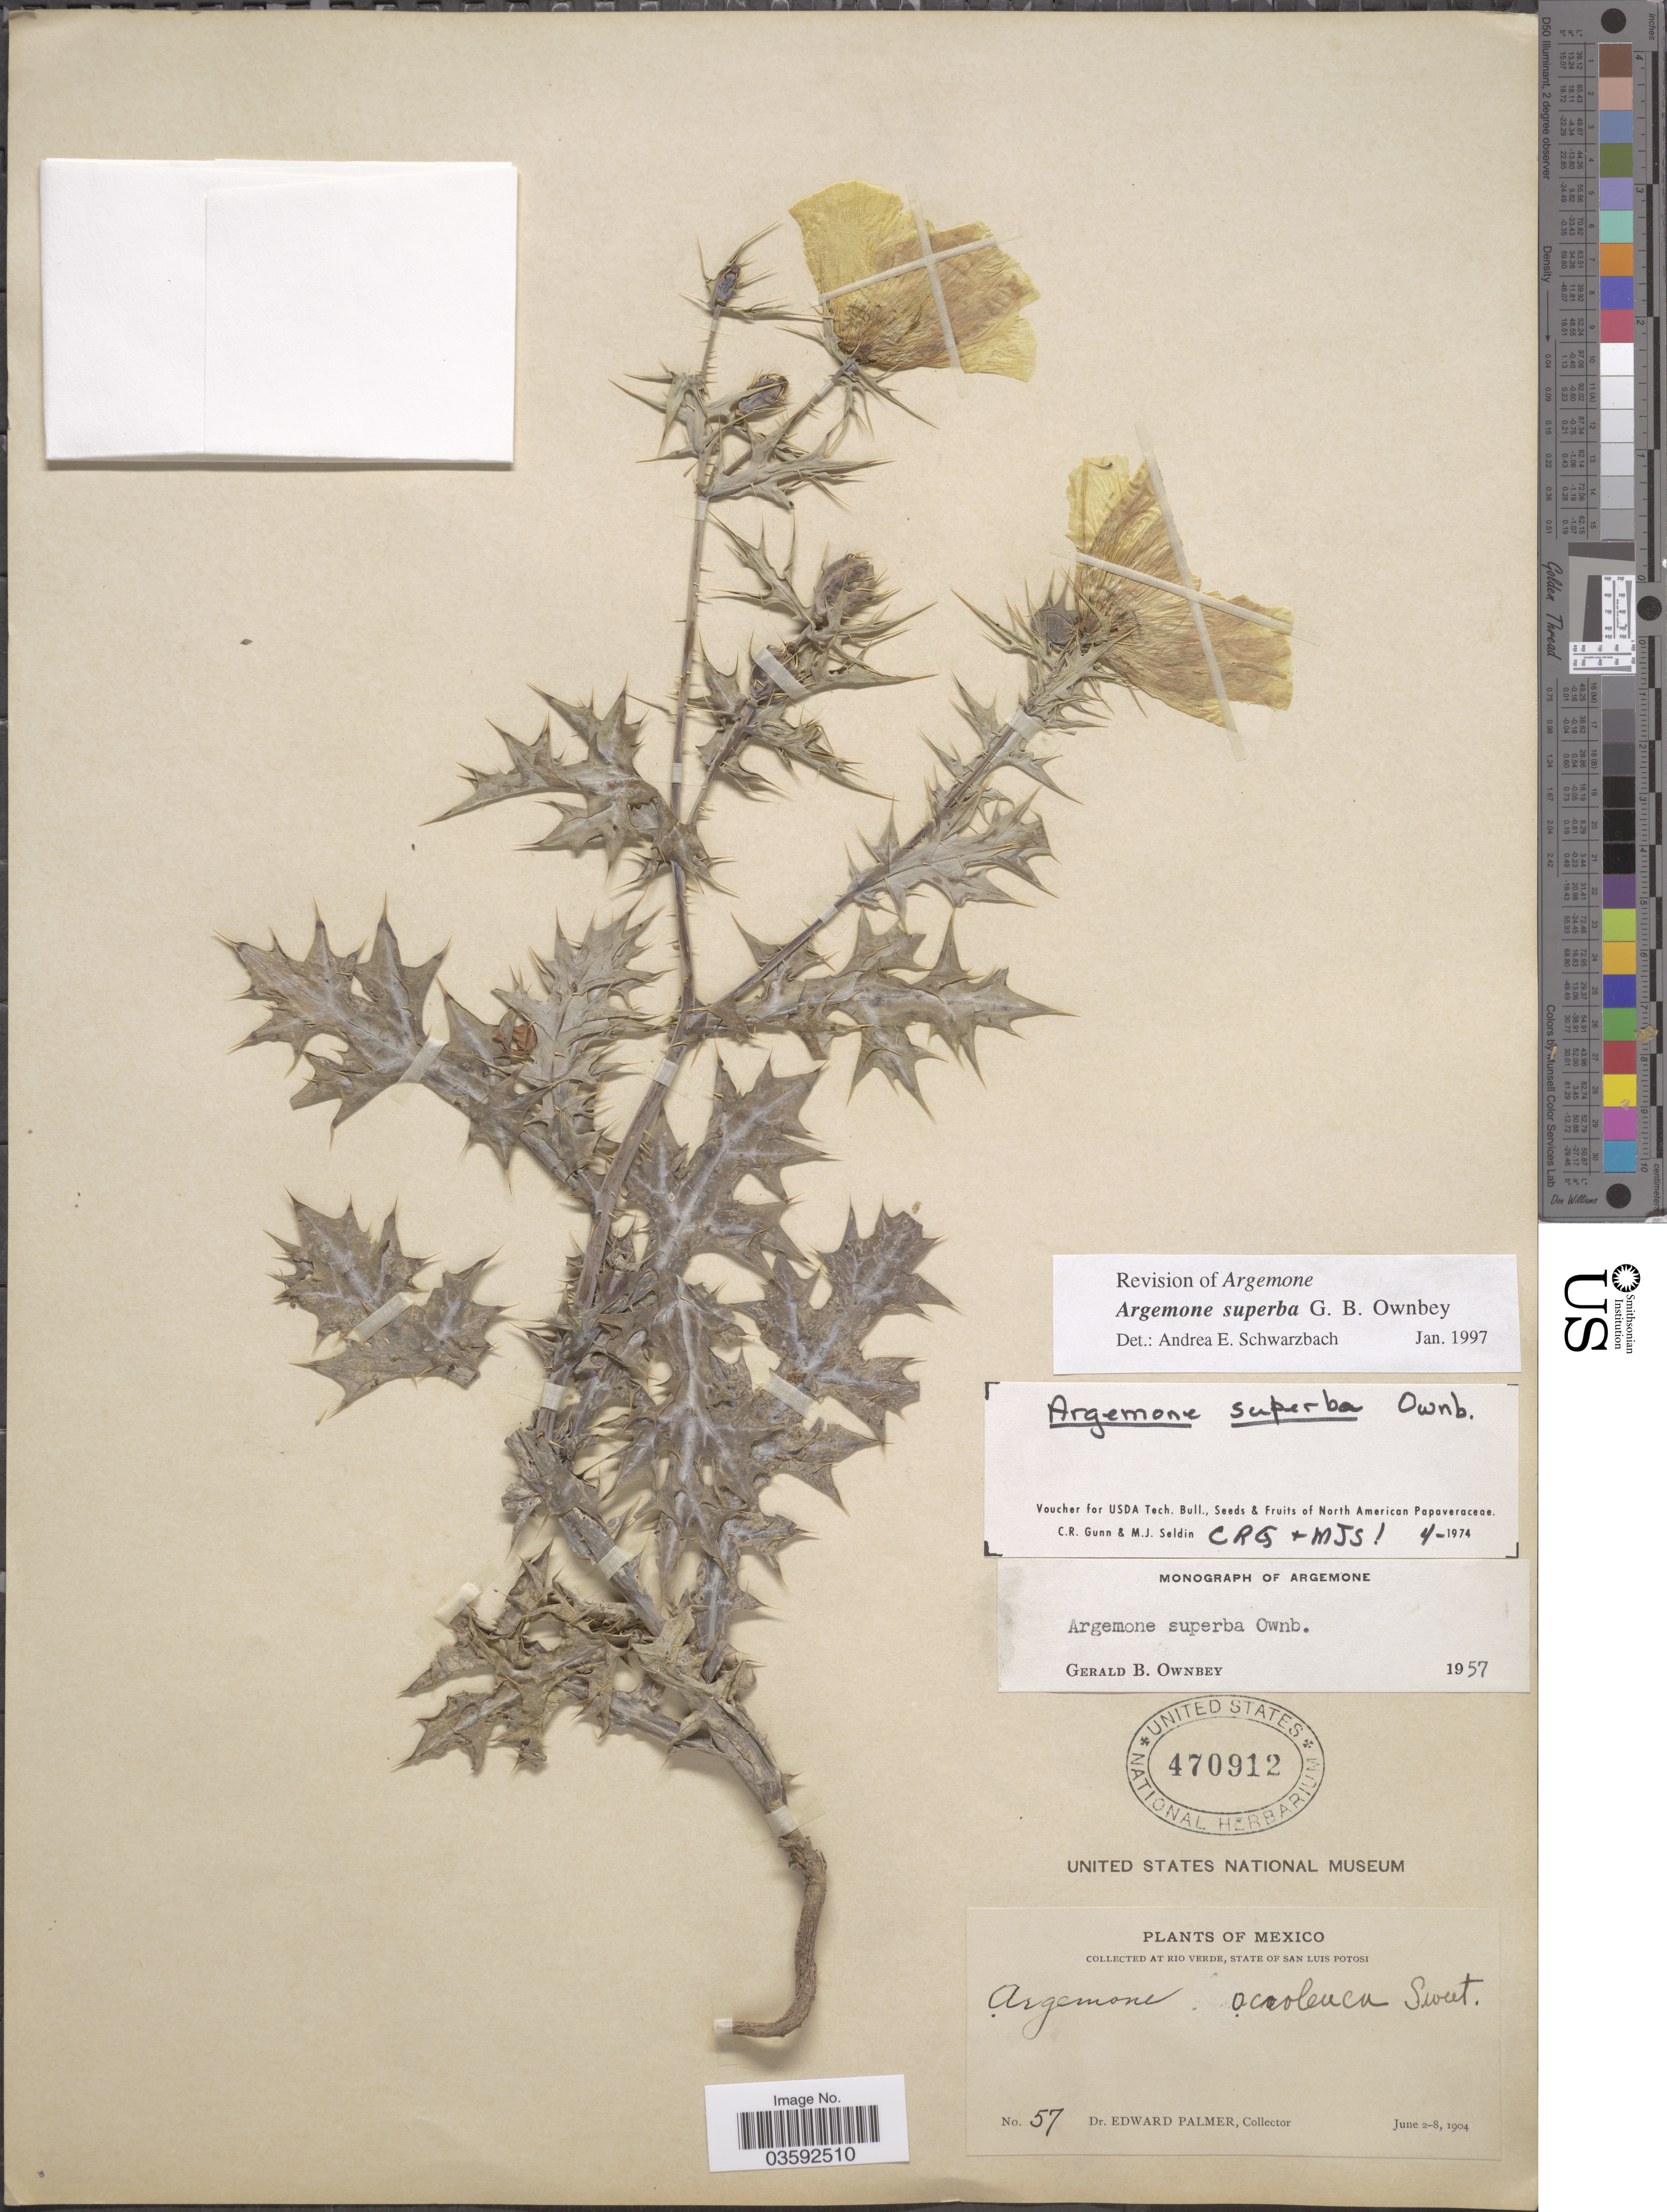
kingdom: Plantae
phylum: Tracheophyta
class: Magnoliopsida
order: Ranunculales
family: Papaveraceae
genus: Argemone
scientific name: Argemone superba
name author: G.B. Ownbey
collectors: E. Palmer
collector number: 57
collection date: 1904-06-02/1904-06-08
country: Mexico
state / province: San Luis Potosí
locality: At Rio Verde.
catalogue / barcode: US 470912